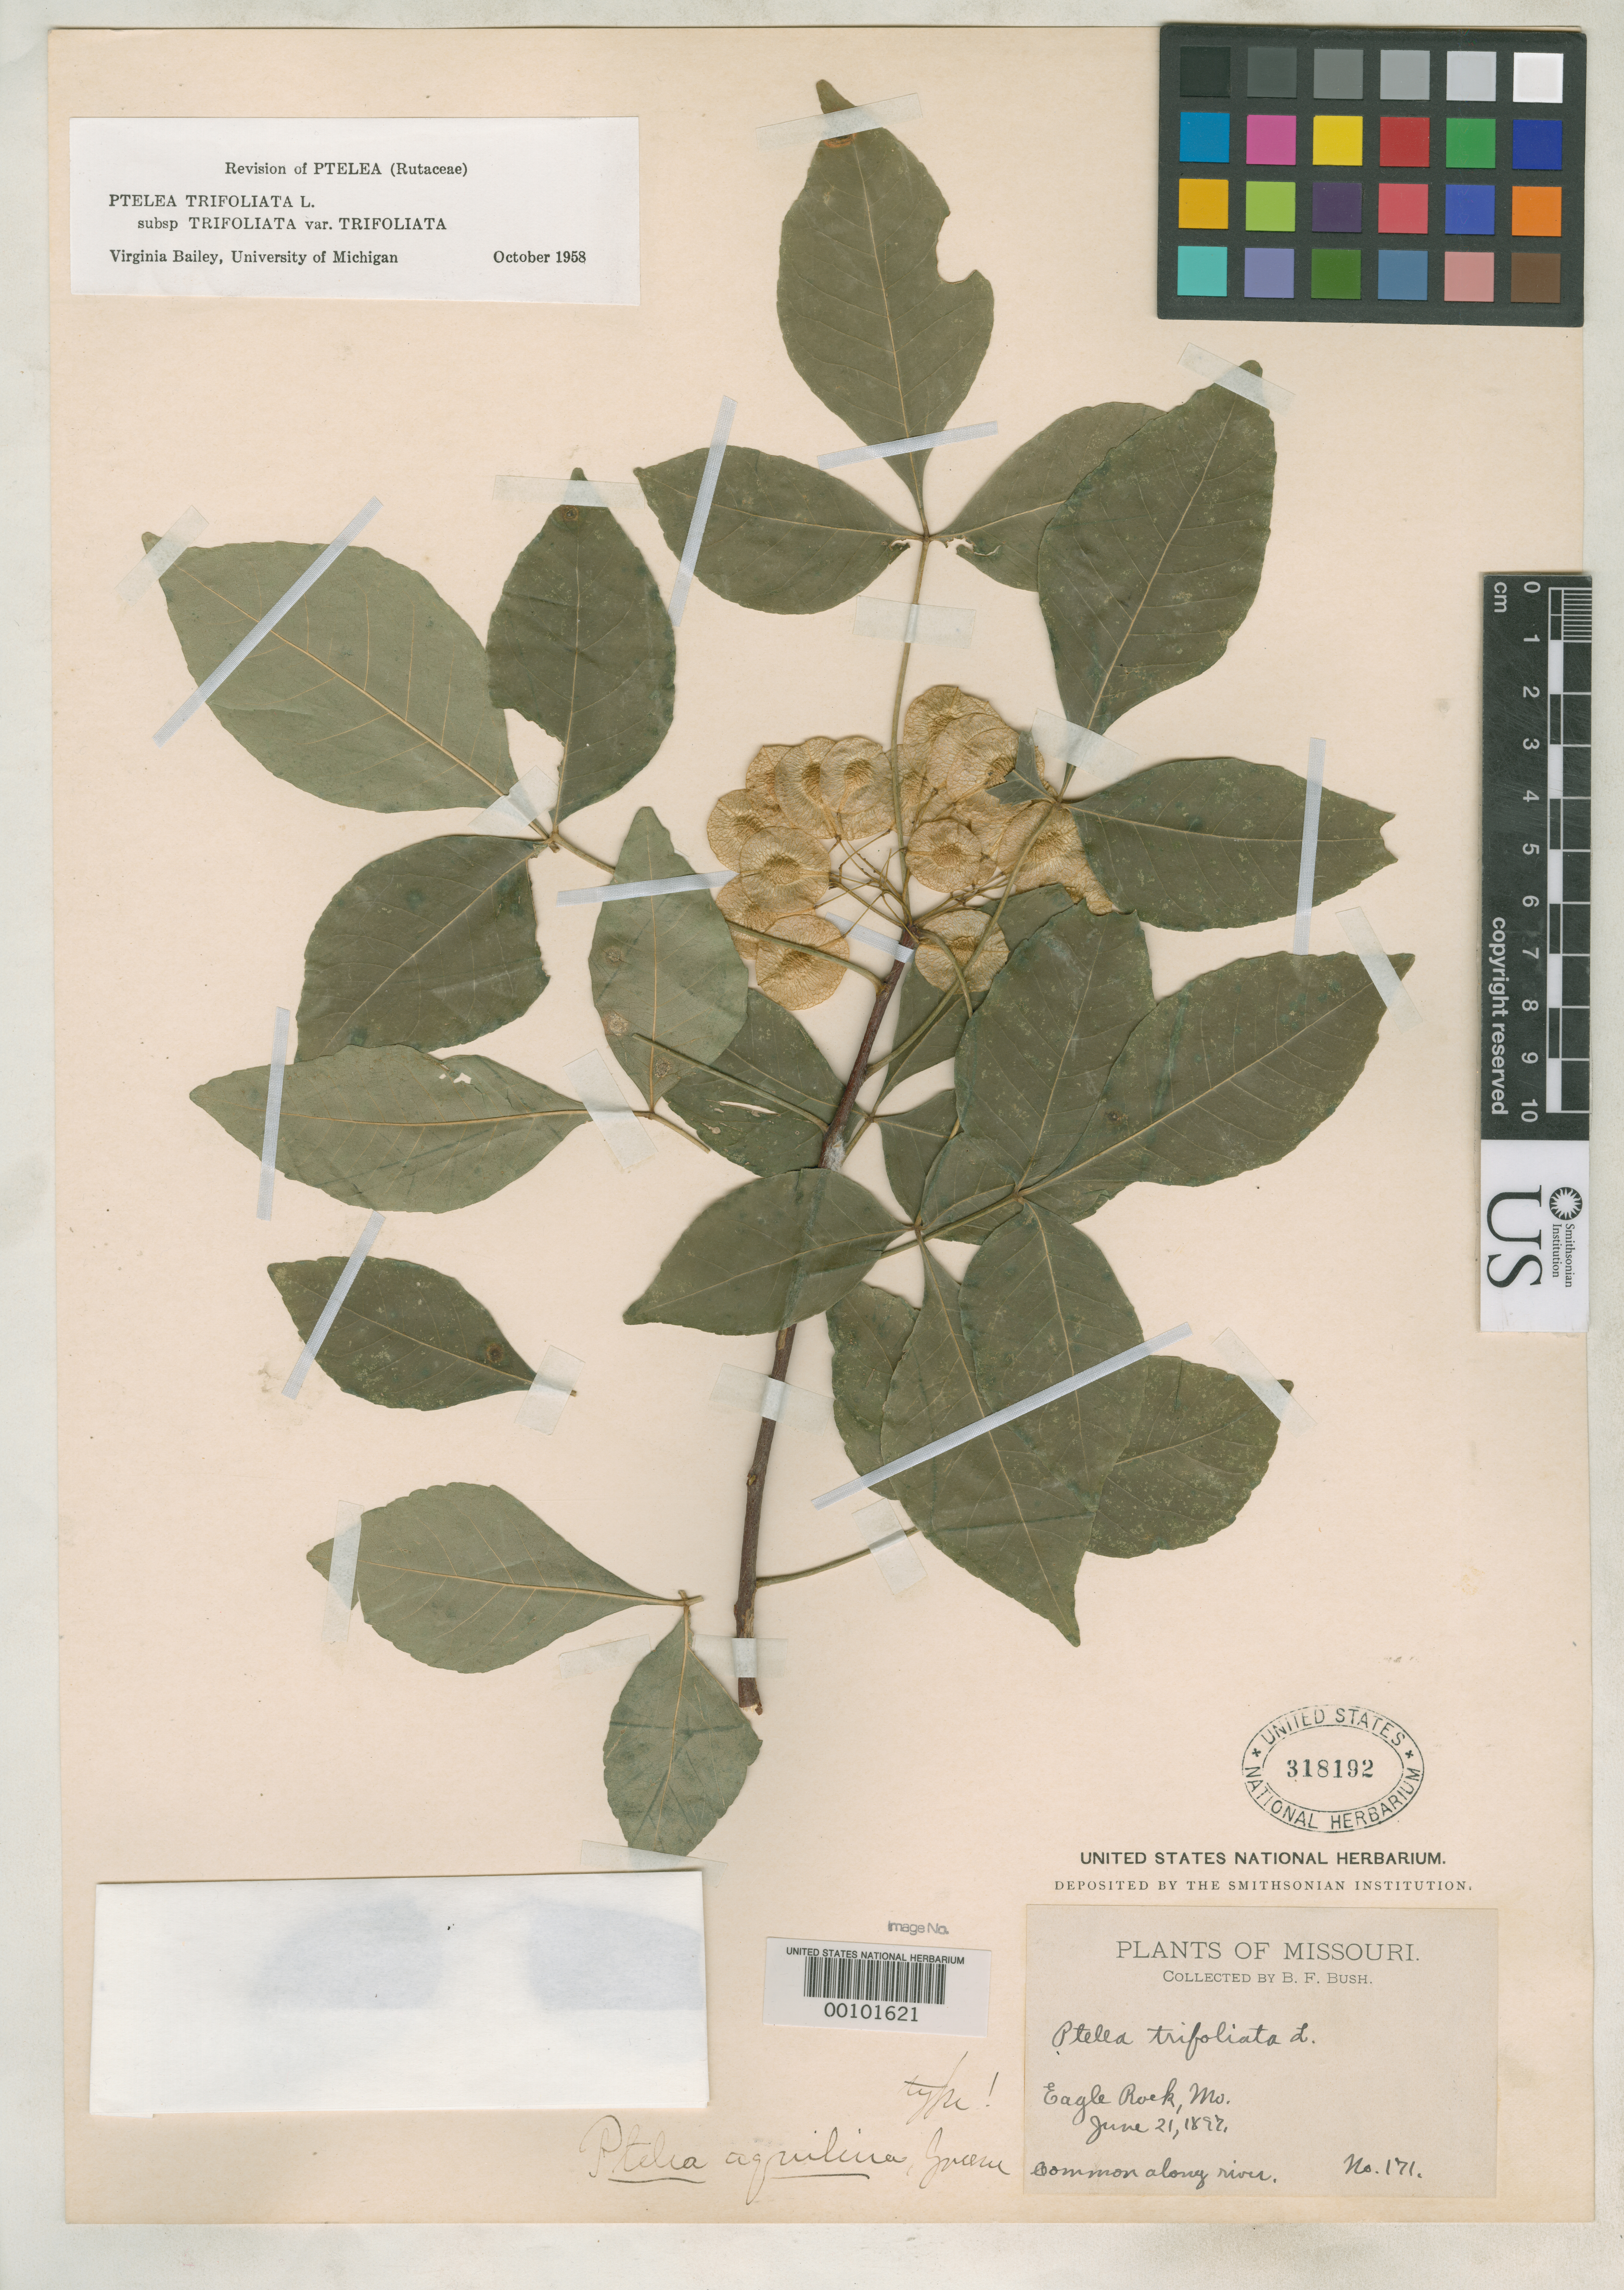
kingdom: Plantae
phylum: Tracheophyta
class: Magnoliopsida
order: Sapindales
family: Rutaceae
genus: Ptelea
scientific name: Ptelea aquilina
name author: Greene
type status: Holotype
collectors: B. F. Bush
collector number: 171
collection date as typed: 21 Jun 1897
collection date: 1897-06-21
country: United States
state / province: Missouri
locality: Along the White River near Eagle Rock.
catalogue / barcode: US 318192